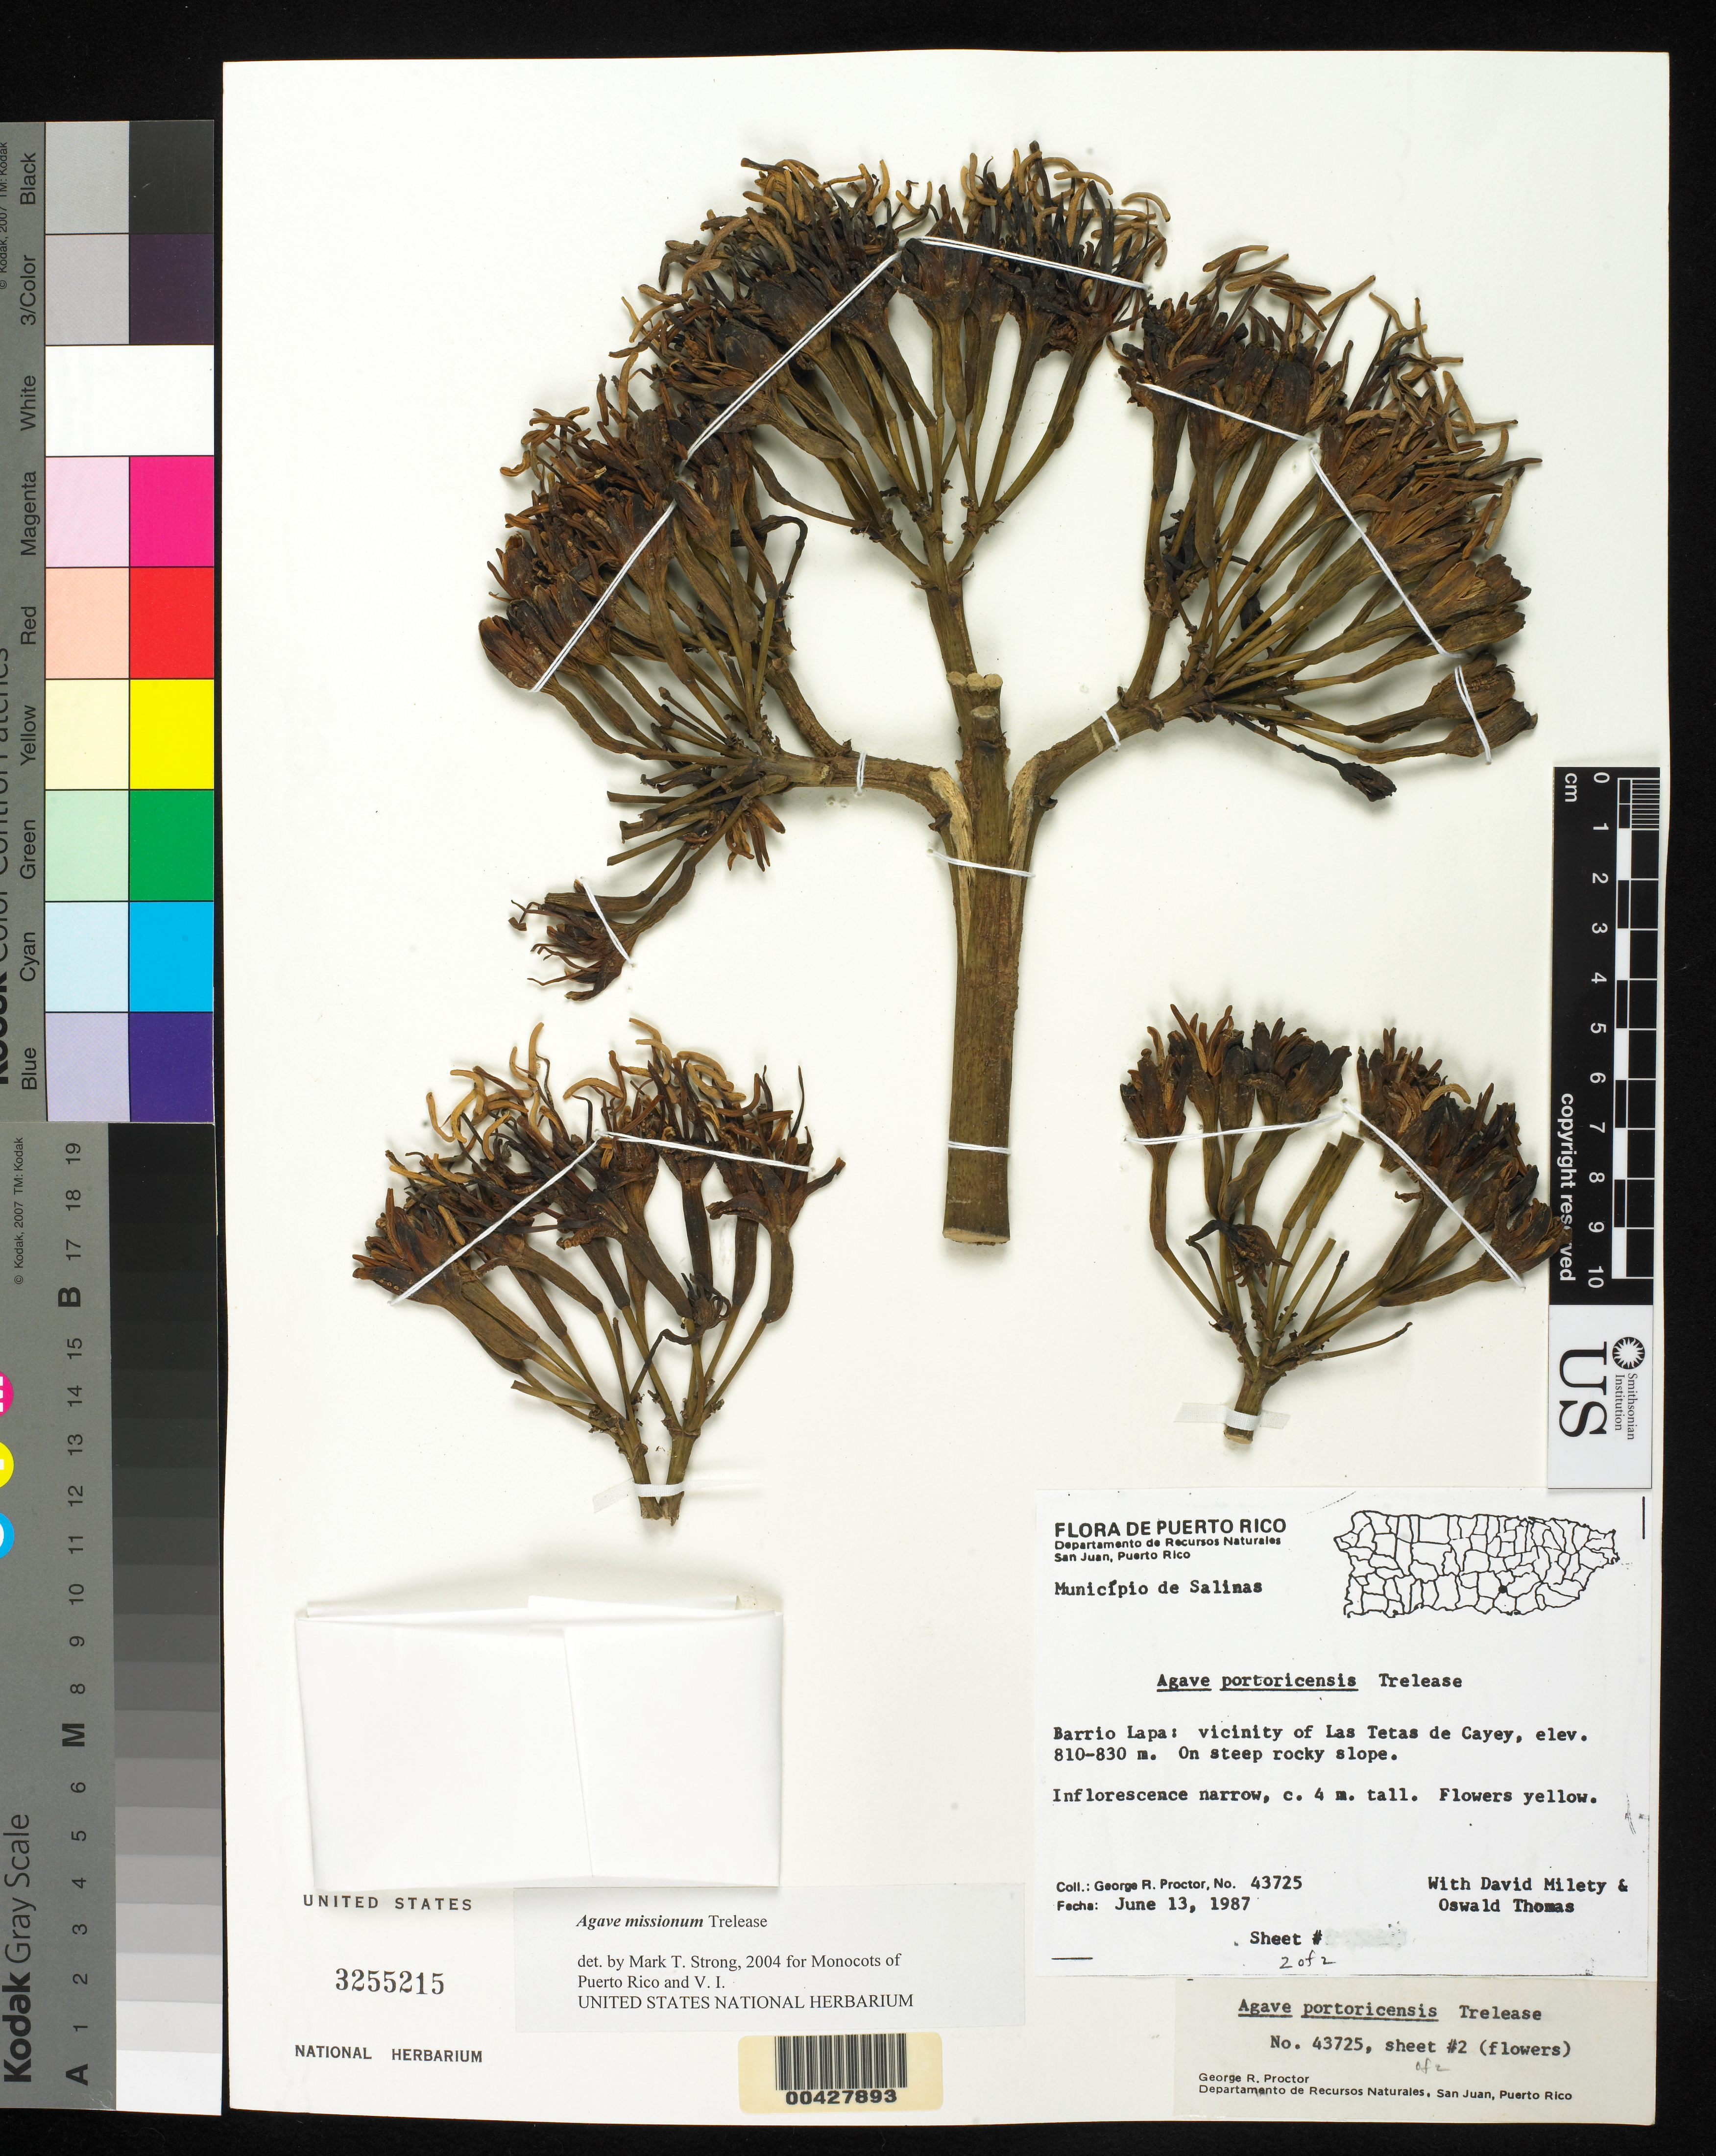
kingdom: Plantae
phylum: Tracheophyta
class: Liliopsida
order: Asparagales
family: Asparagaceae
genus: Agave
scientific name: Agave portoricensis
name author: Trel.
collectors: G. R. Proctor, D. Milety & O. Thomas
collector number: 43725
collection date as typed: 13 Jun 1987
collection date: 1987-06-13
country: Puerto Rico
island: Greater Antilles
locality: Las tetas de cayey, barrio lapa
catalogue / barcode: US 3255215